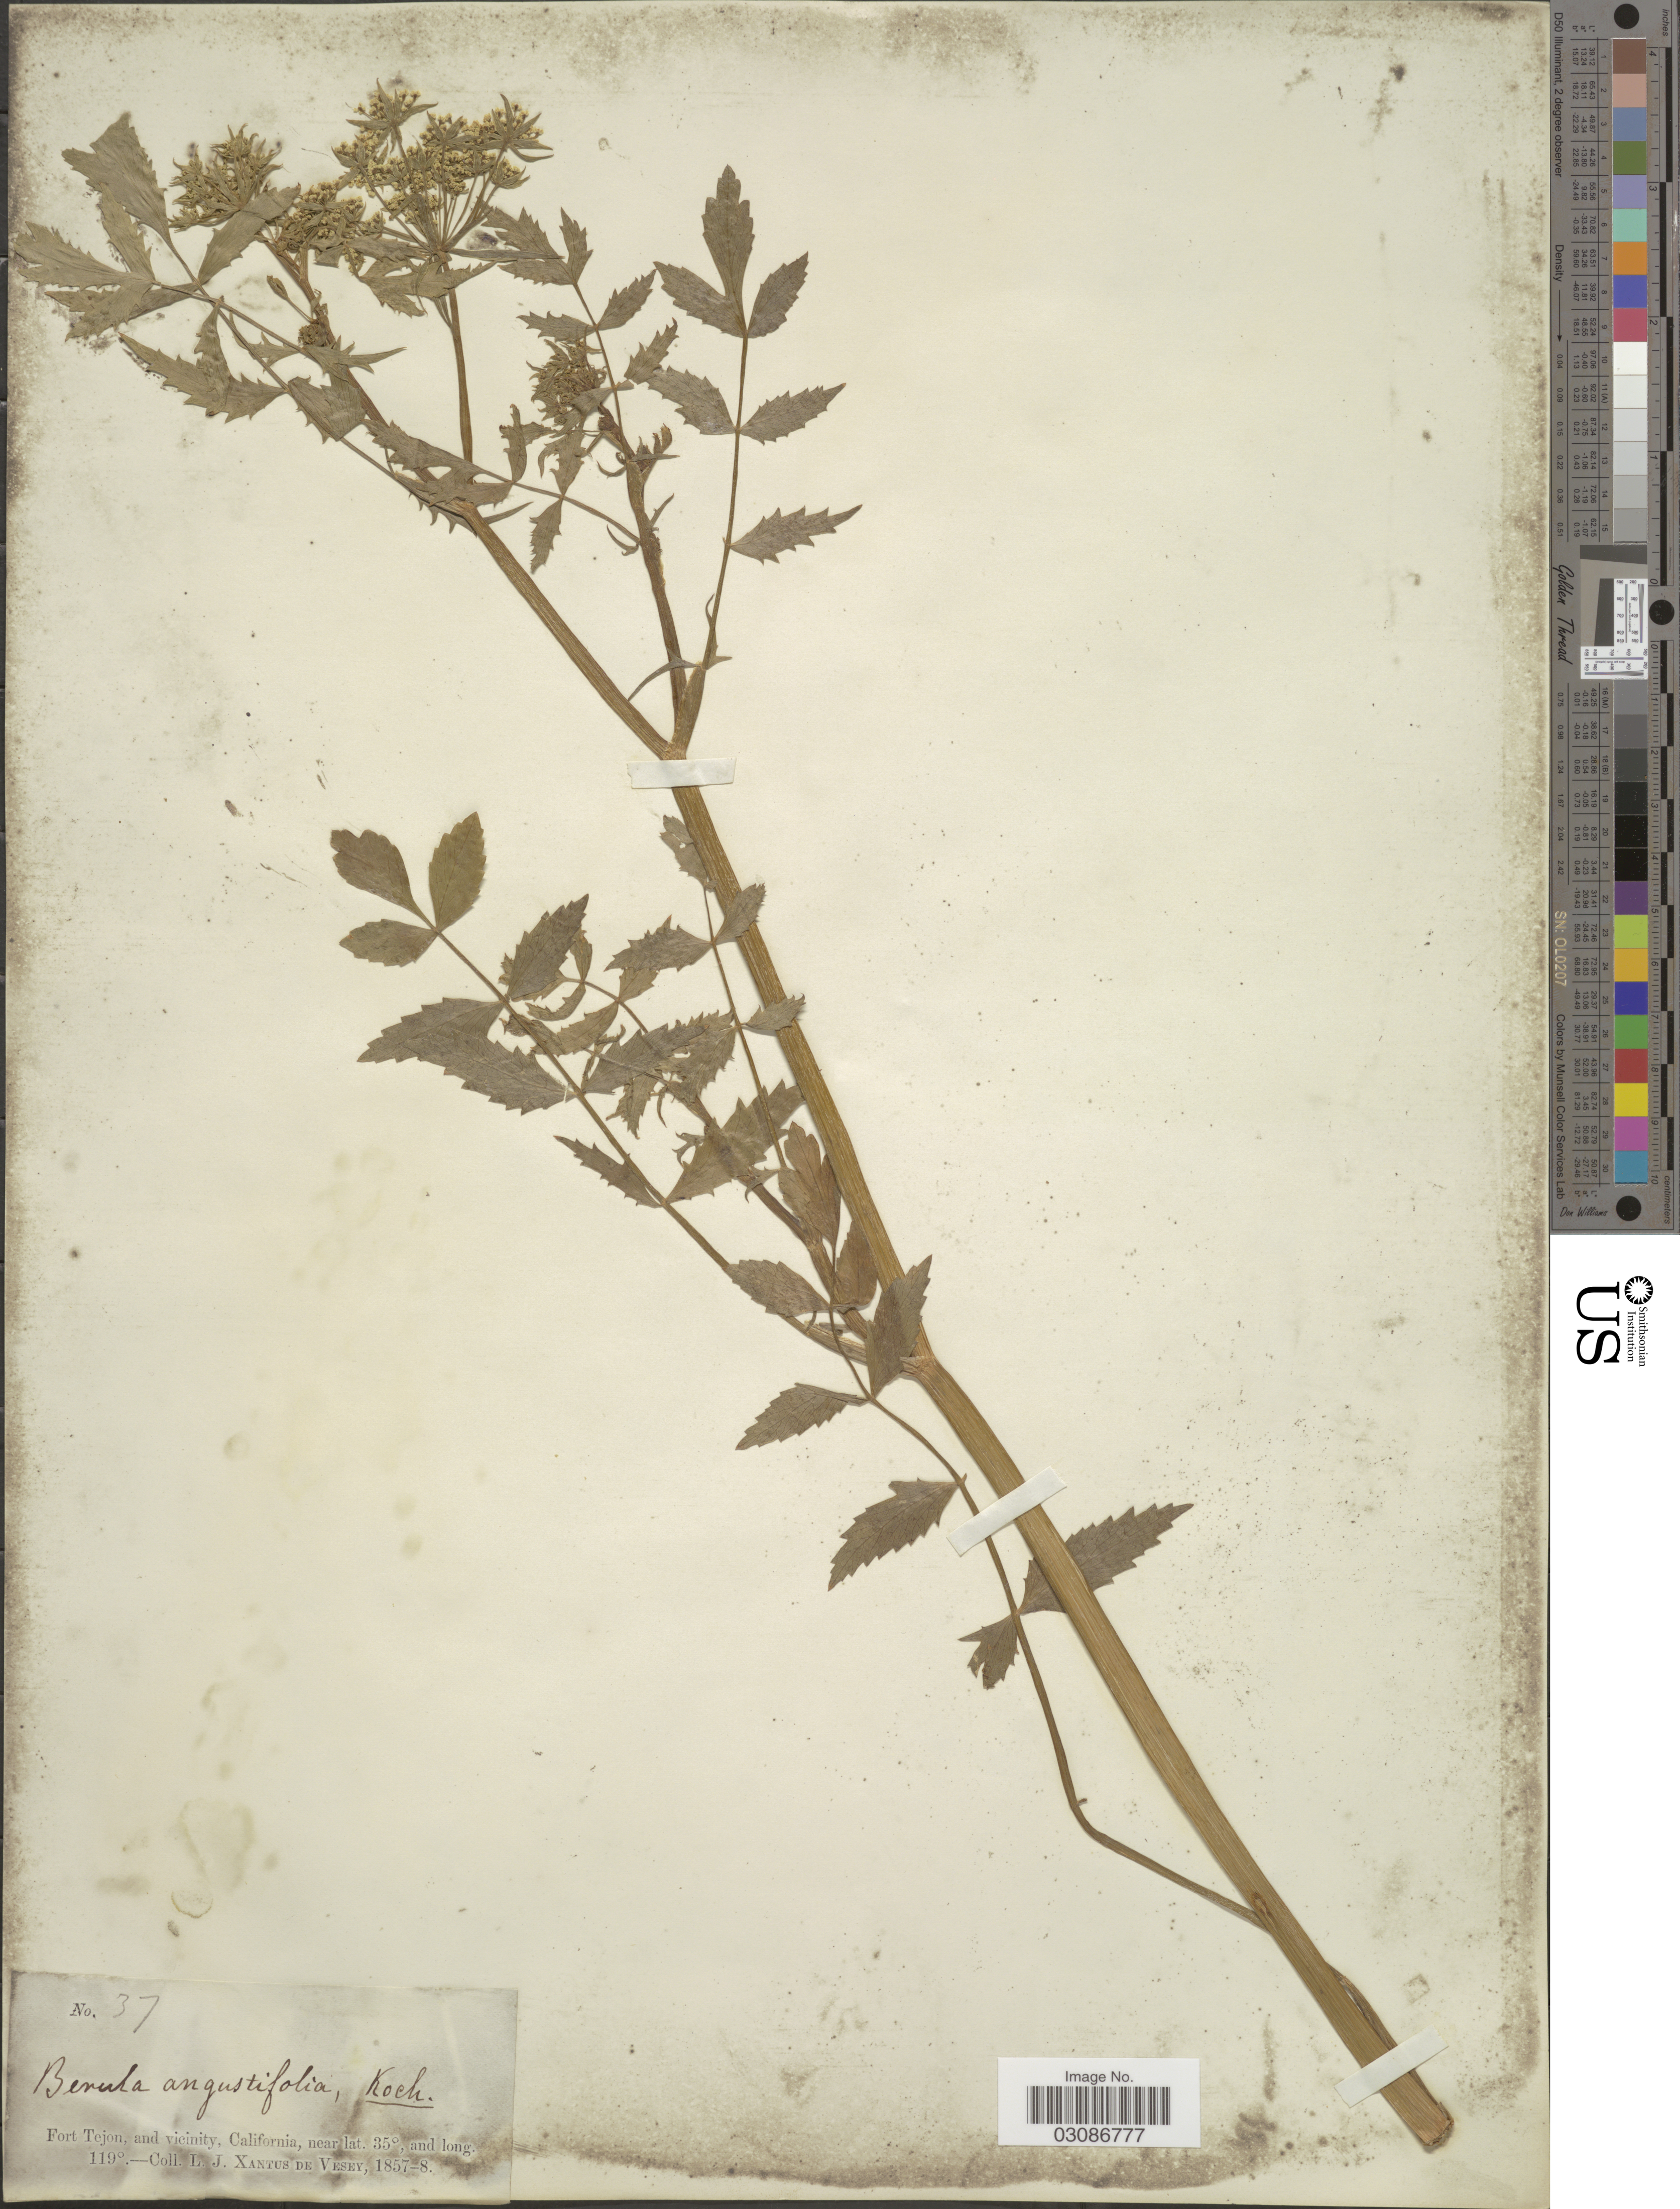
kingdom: Plantae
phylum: Tracheophyta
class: Magnoliopsida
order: Apiales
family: Apiaceae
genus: Berula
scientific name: Berula erecta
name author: (Huds.) Coville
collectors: L. Xantus de Vesey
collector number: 37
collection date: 1857/1858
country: United States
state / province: California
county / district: Kern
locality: Fort Tejon, and vicinity, California.